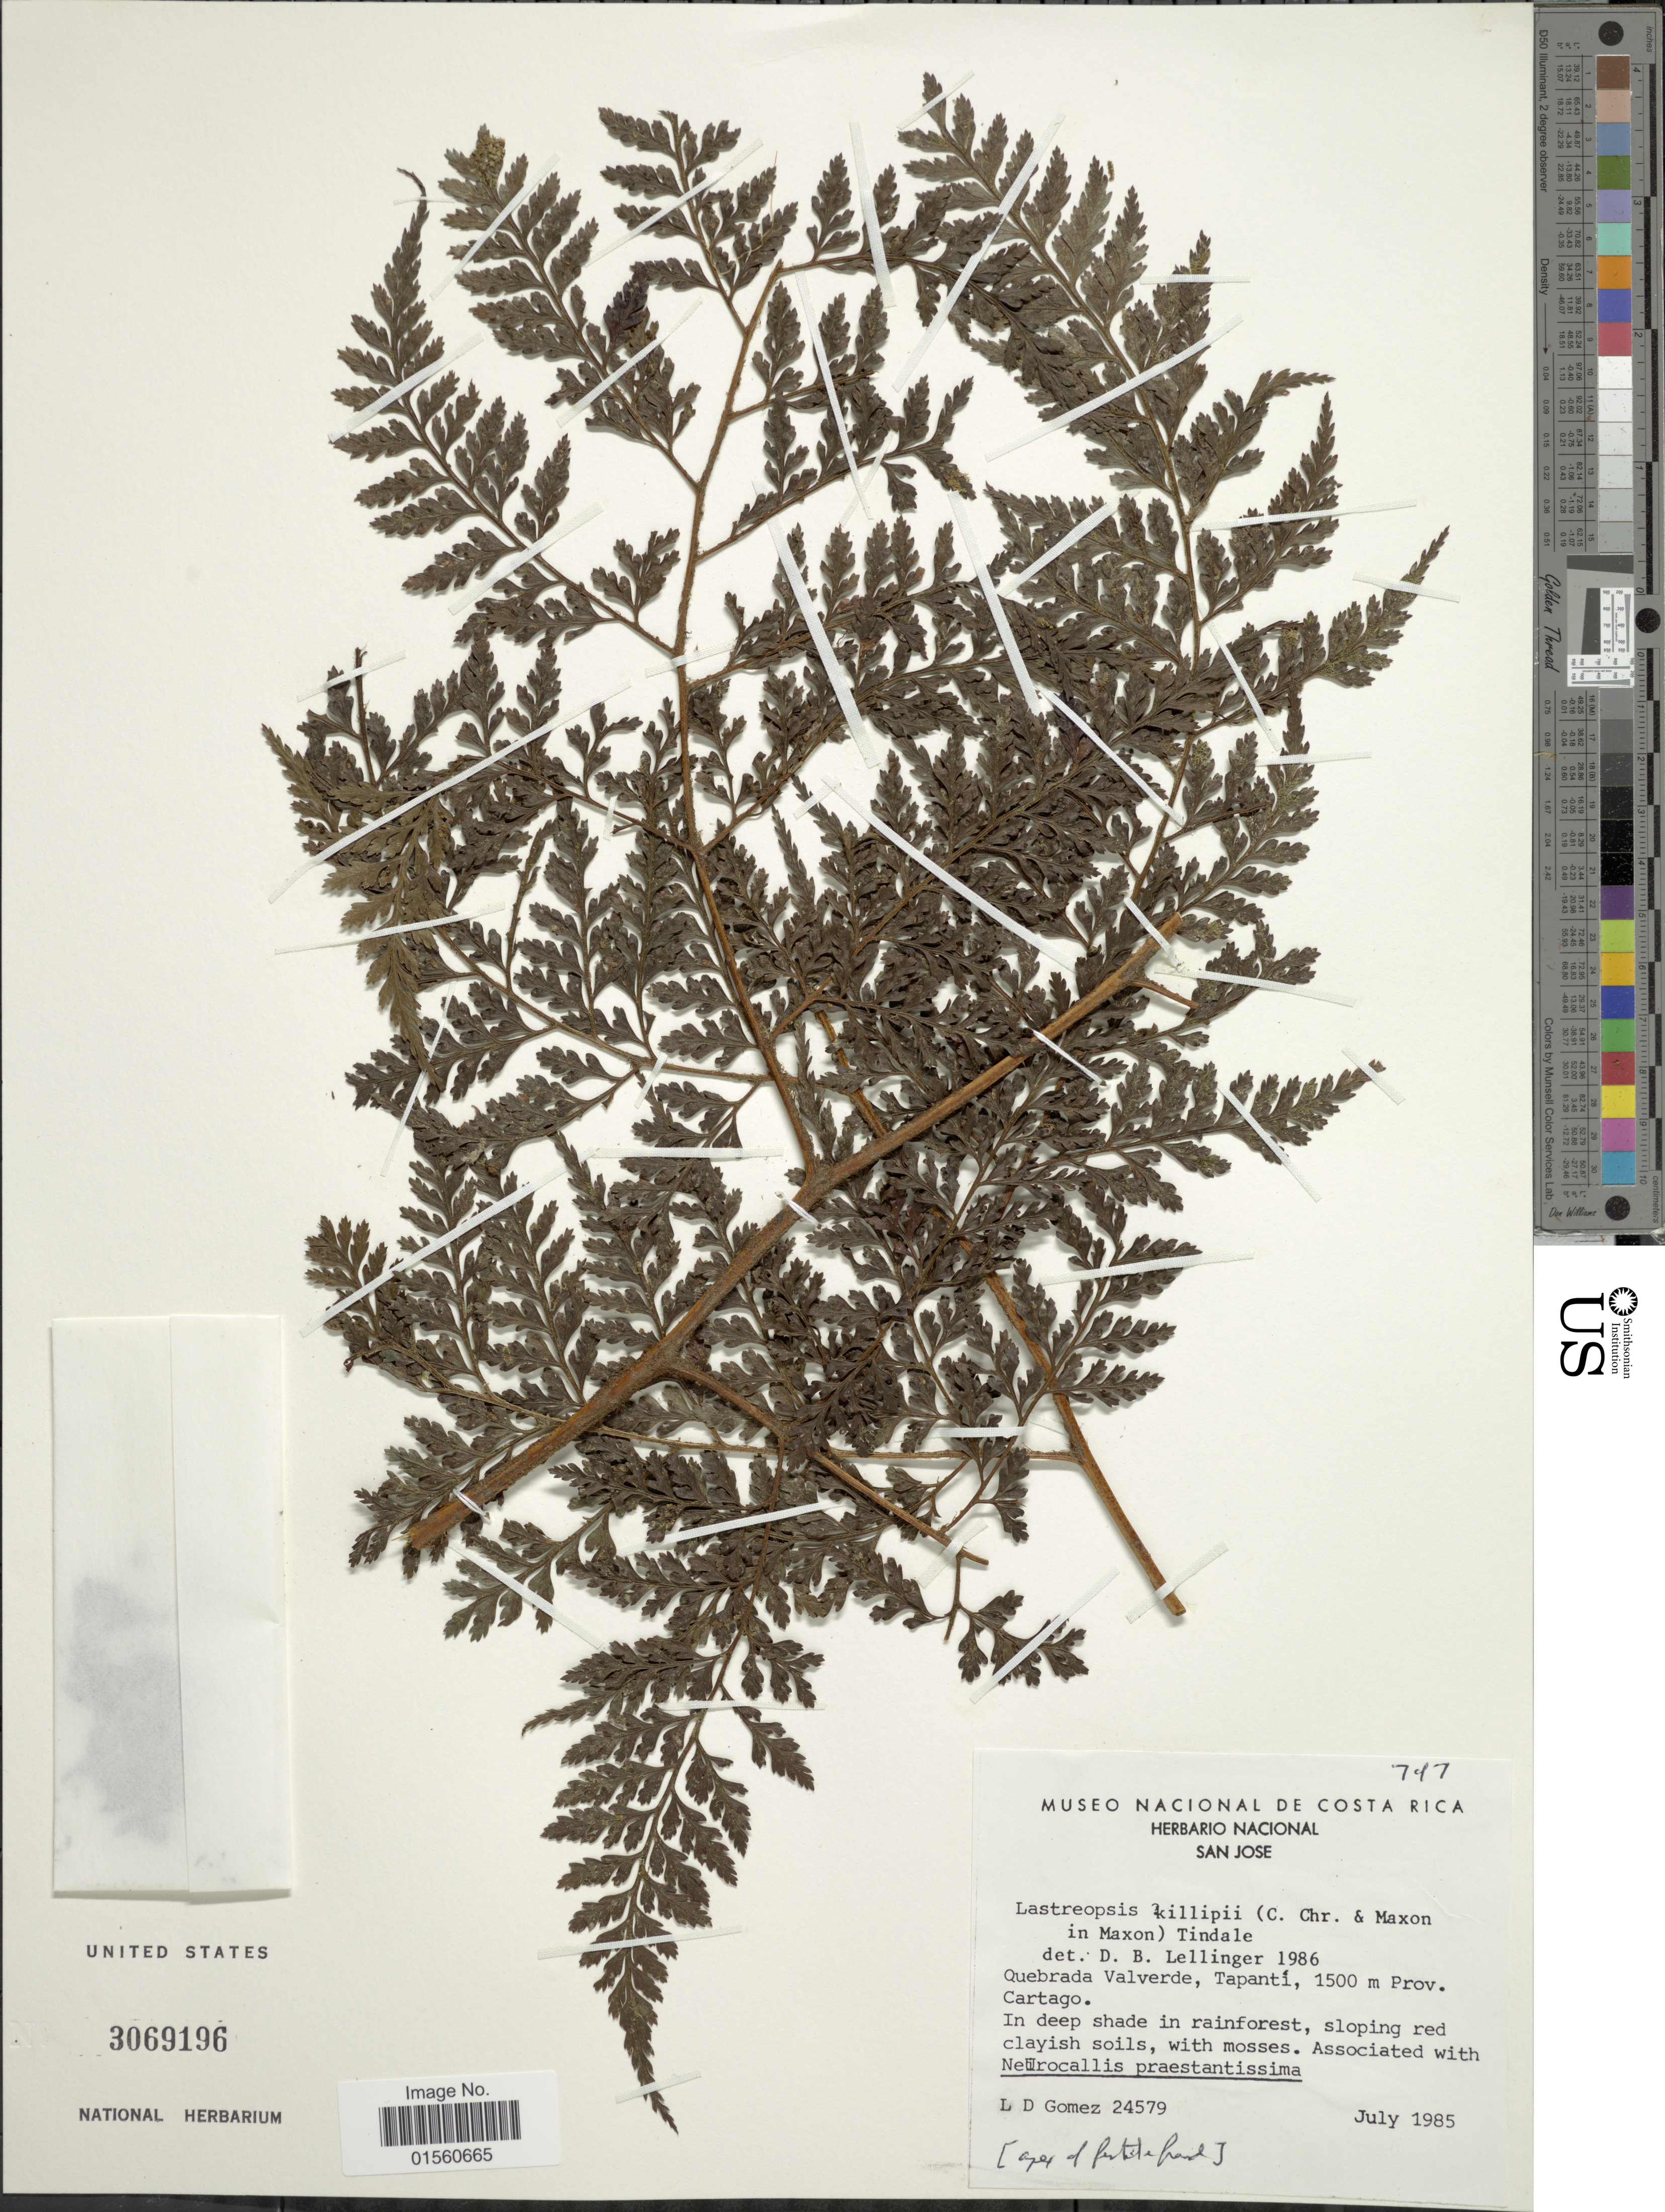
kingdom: Plantae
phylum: Tracheophyta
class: Polypodiopsida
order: Polypodiales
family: Dryopteridaceae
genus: Lastreopsis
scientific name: Lastreopsis killipii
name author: (C. Chr. & Maxon) Tindale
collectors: L. Gomez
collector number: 24579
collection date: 1985-07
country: Costa Rica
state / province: Cartago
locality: Quebrada Valverde, Tapanti, Prov. Cartago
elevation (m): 1500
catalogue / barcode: US 3069196